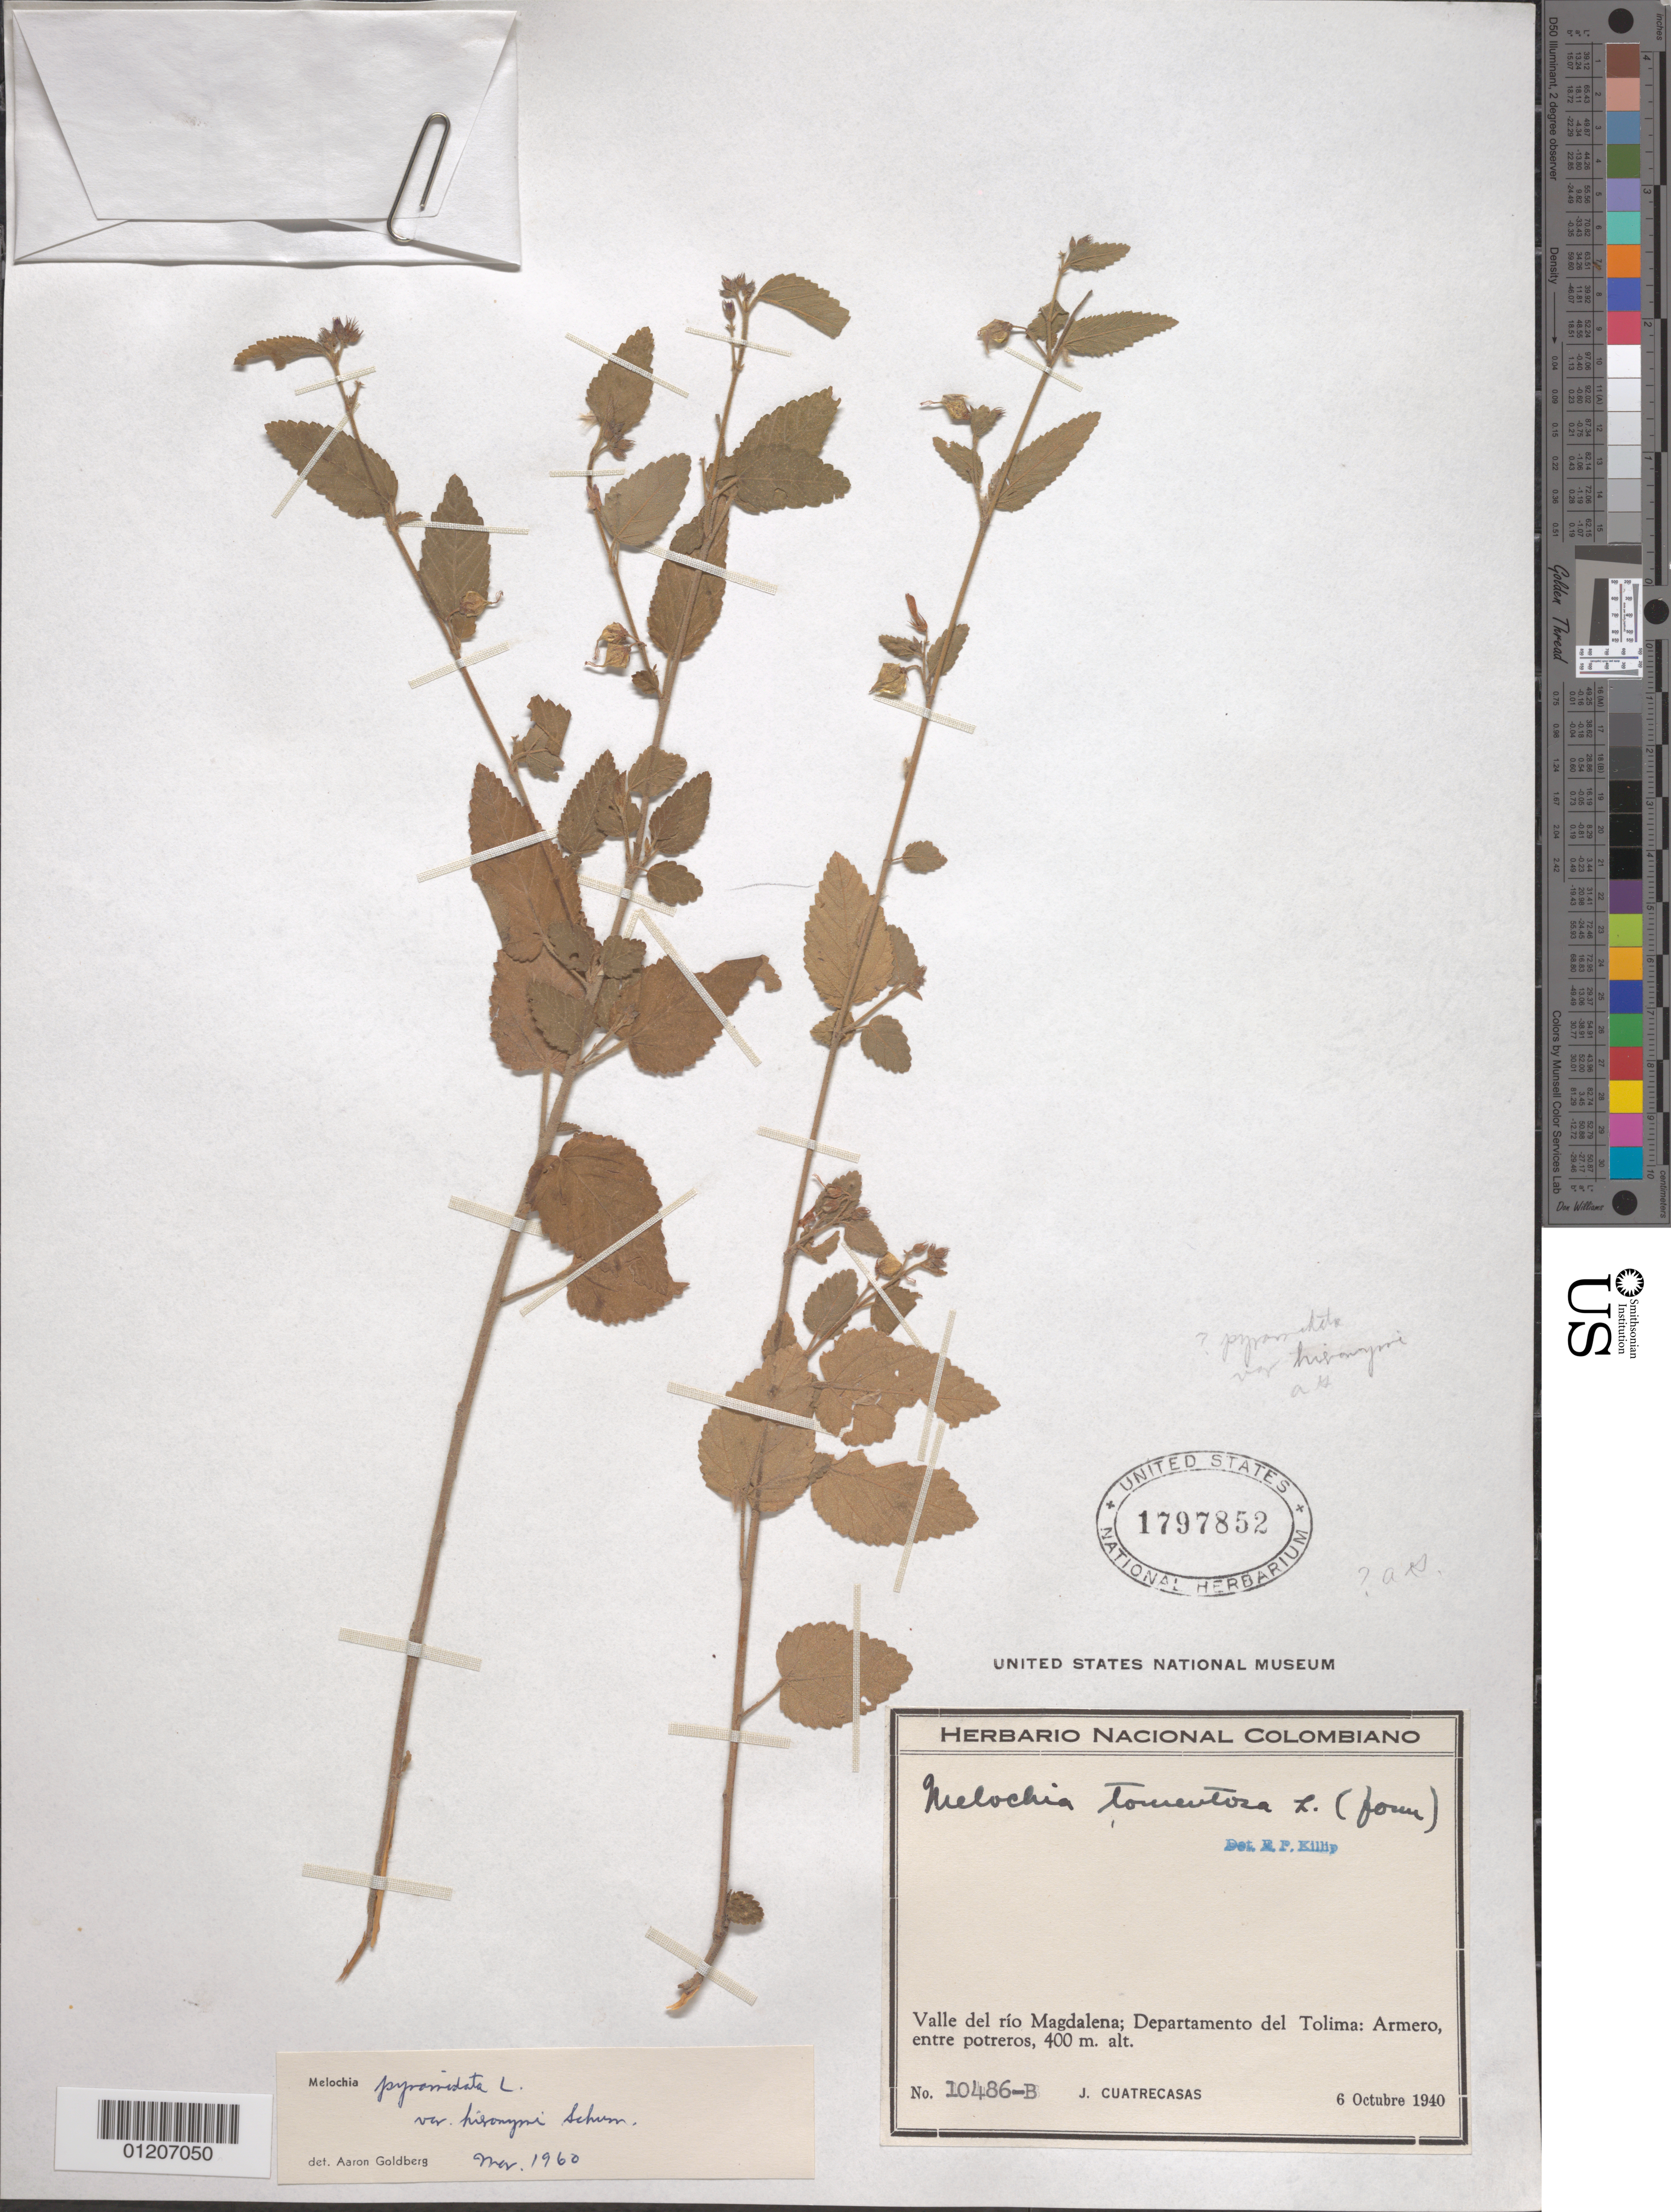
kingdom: Plantae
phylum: Tracheophyta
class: Magnoliopsida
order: Malvales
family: Malvaceae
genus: Melochia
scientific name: Melochia pyramidata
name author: L.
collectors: J. Cuatrecasas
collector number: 10486-B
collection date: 1940-10-06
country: Colombia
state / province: Tolima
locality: Valle del río Magdalena; Departamento del Tolima: Armero, entre potreros.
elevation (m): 400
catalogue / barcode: US 1797852